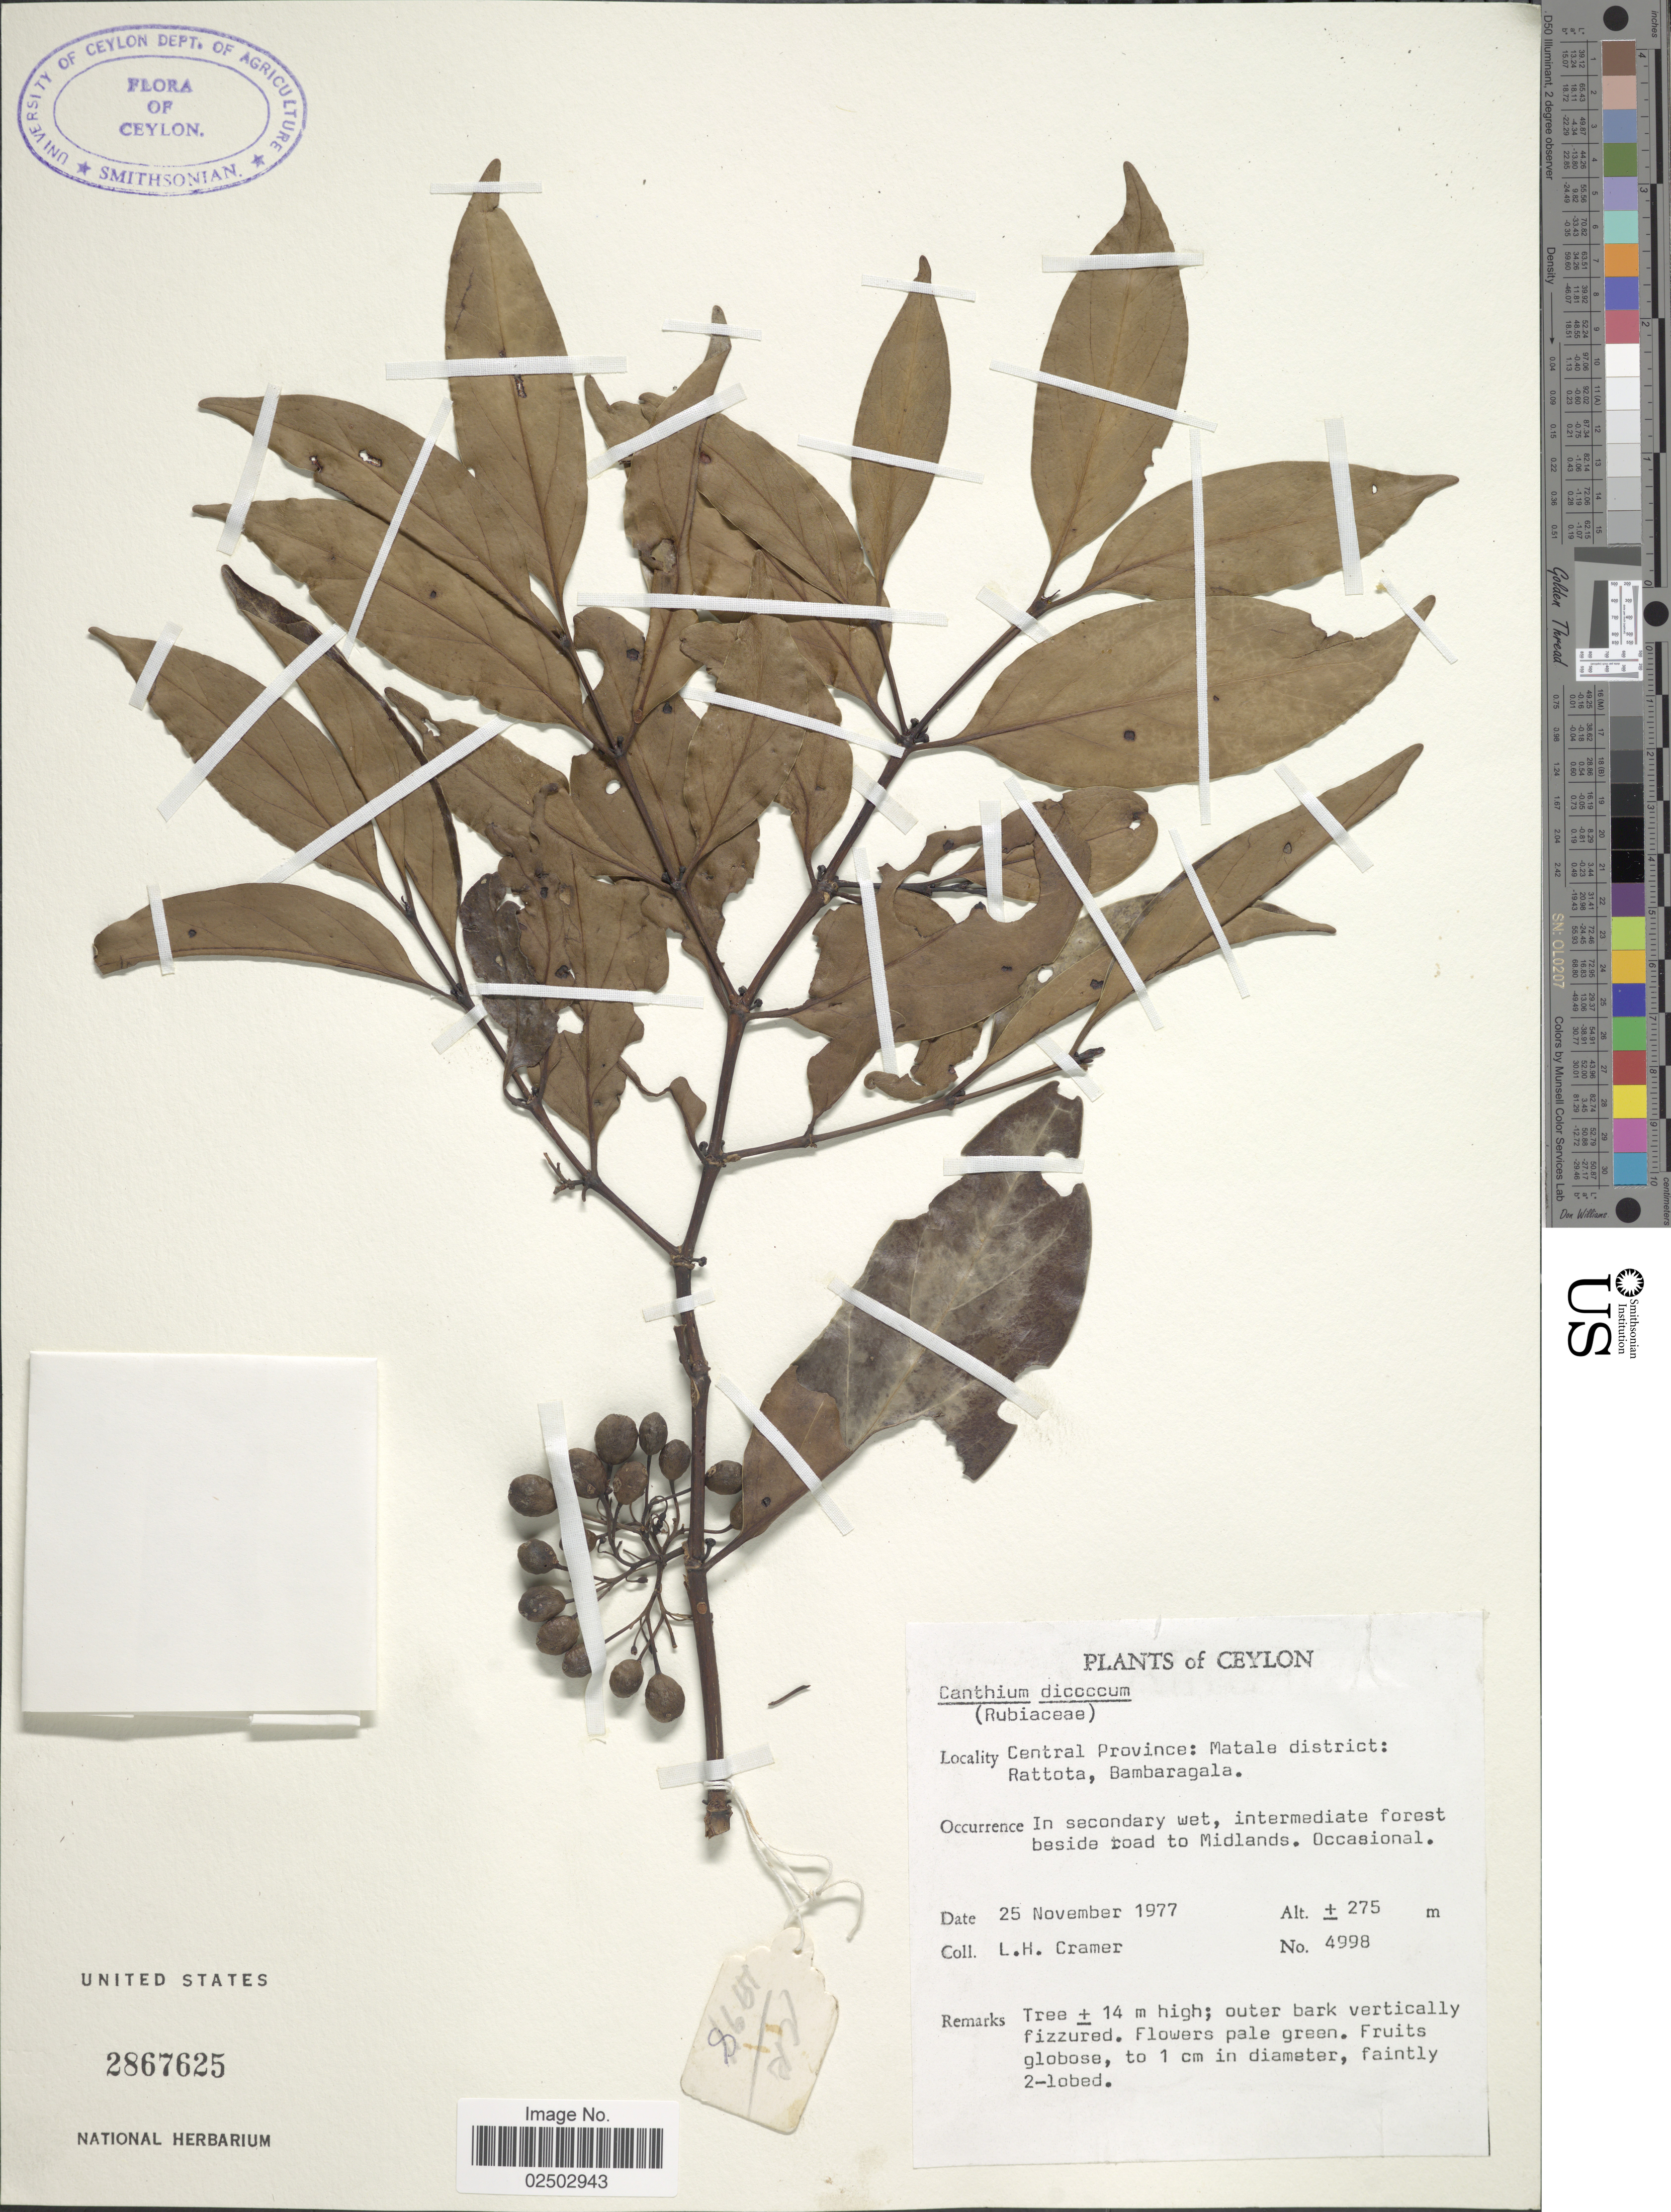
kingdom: Plantae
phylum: Tracheophyta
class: Magnoliopsida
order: Gentianales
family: Rubiaceae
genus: Canthium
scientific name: Canthium dicoccum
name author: (Gaertn.) Merr.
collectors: L. H. Cramer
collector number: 4998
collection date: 1977-11-25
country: Sri Lanka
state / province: Central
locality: Ceylon, Central Province, Matale District, Rattota, Bambaragala, intermediate forest beside road to Midlands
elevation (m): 275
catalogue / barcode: US 2867625